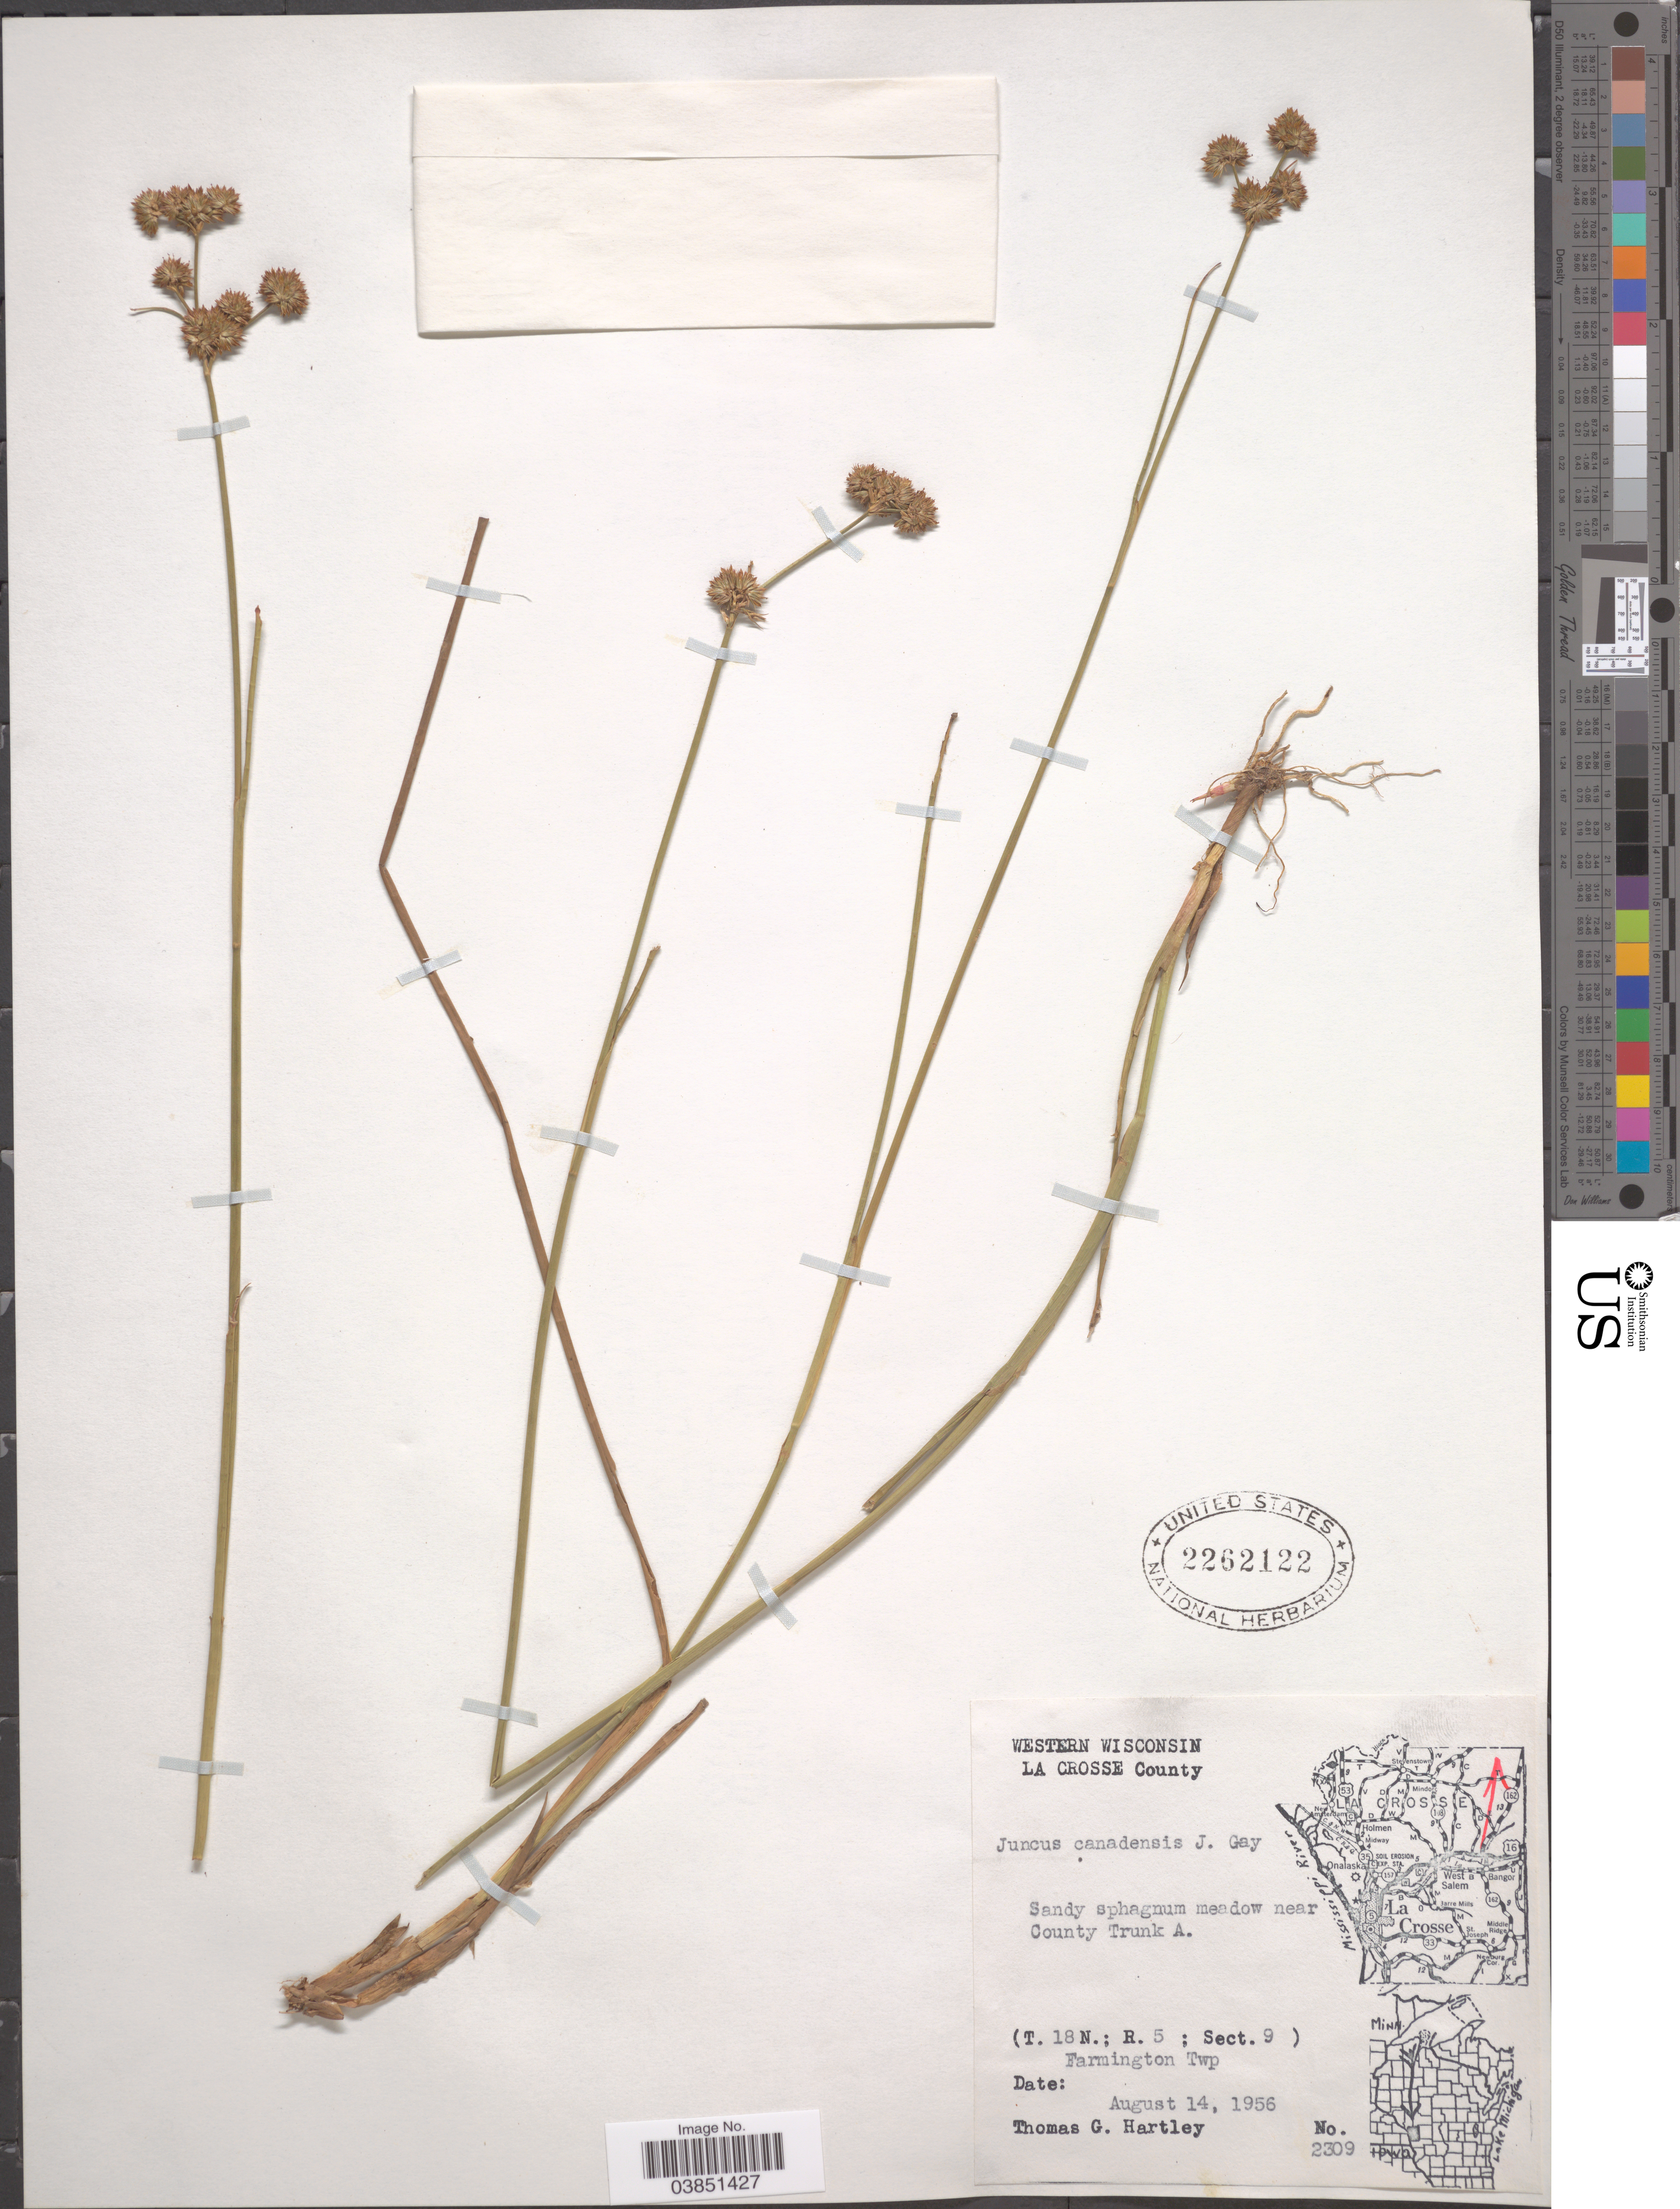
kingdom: Plantae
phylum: Tracheophyta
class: Liliopsida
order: Poales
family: Juncaceae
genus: Juncus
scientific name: Juncus canadensis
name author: J. Gay ex Laharpe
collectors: T. G. Hartley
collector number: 2309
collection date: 1956-08-14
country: United States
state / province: Wisconsin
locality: Western Wisconsin. La Crosse County. Near County Trunk A. (T. 18 N.; R. 5; Sect. 9) Farmington Twp.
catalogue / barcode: US 2262122